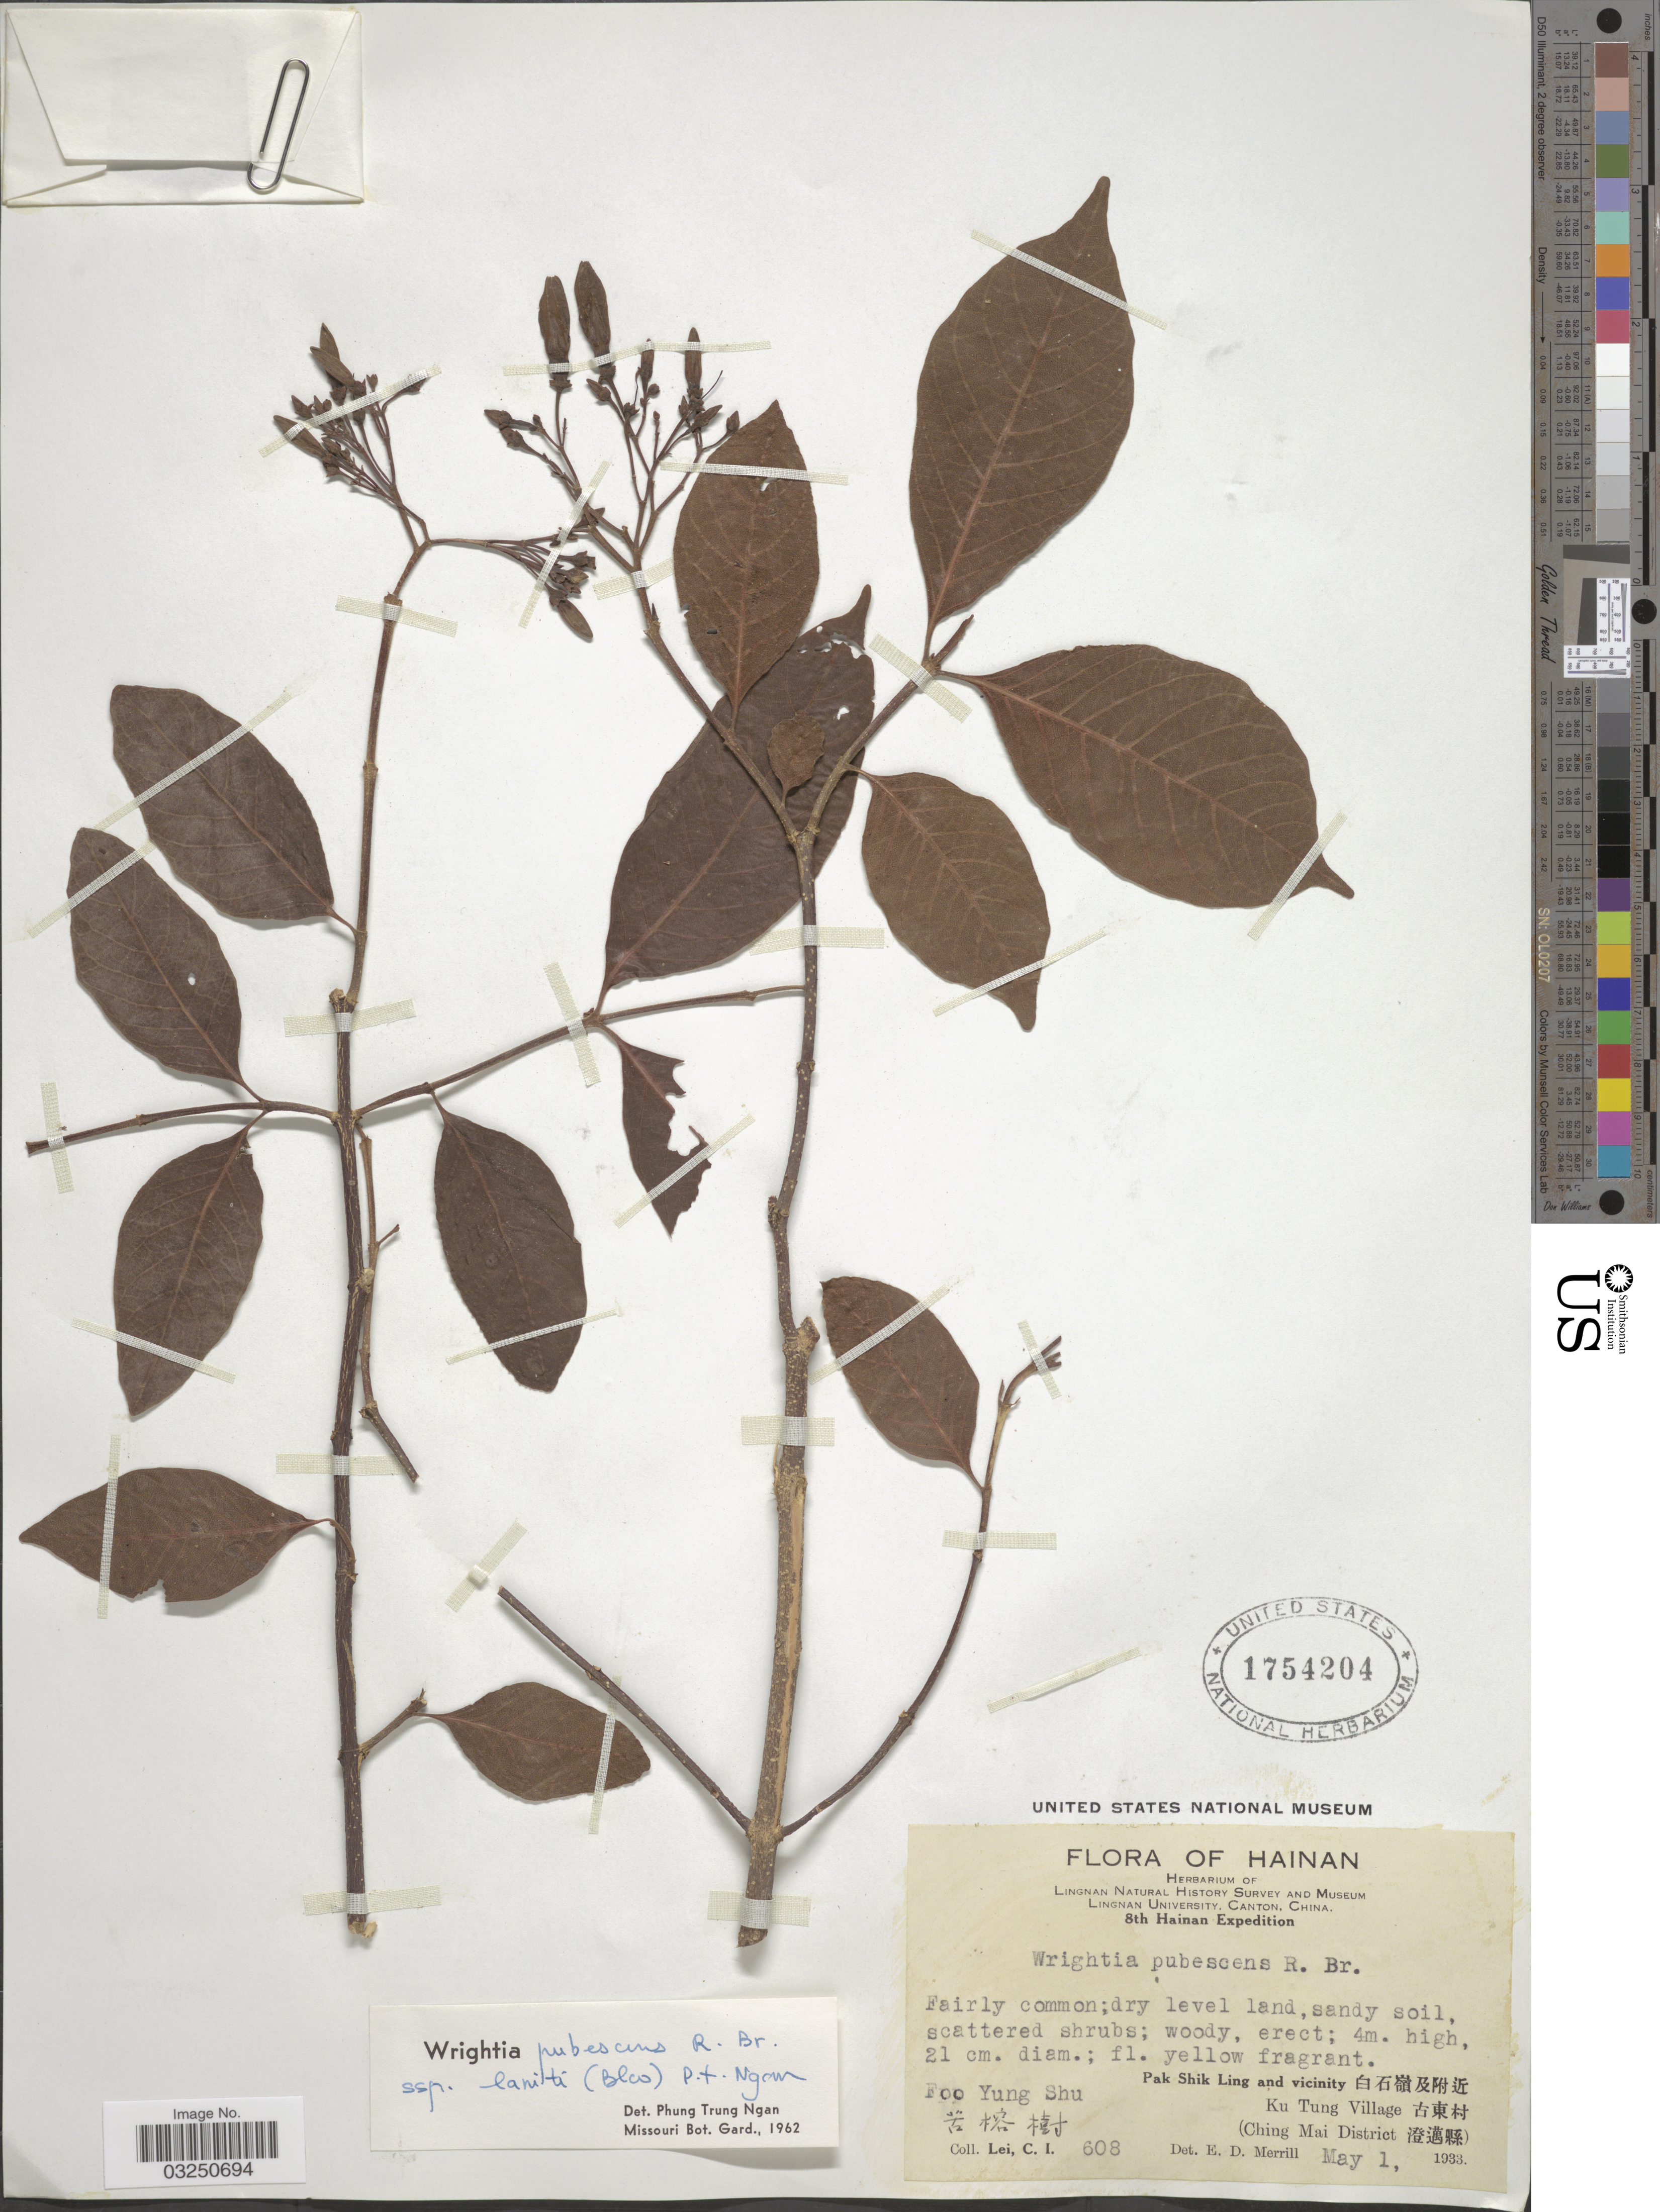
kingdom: Plantae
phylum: Tracheophyta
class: Magnoliopsida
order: Gentianales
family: Apocynaceae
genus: Wrightia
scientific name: Wrightia pubescens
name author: R. Br.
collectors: C. I. Lei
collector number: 608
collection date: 1933-05-01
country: China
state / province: Hainan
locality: Pak Shik Ling and vicinity . Ku Tung Village (Ching Mai District).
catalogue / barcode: US 1754204